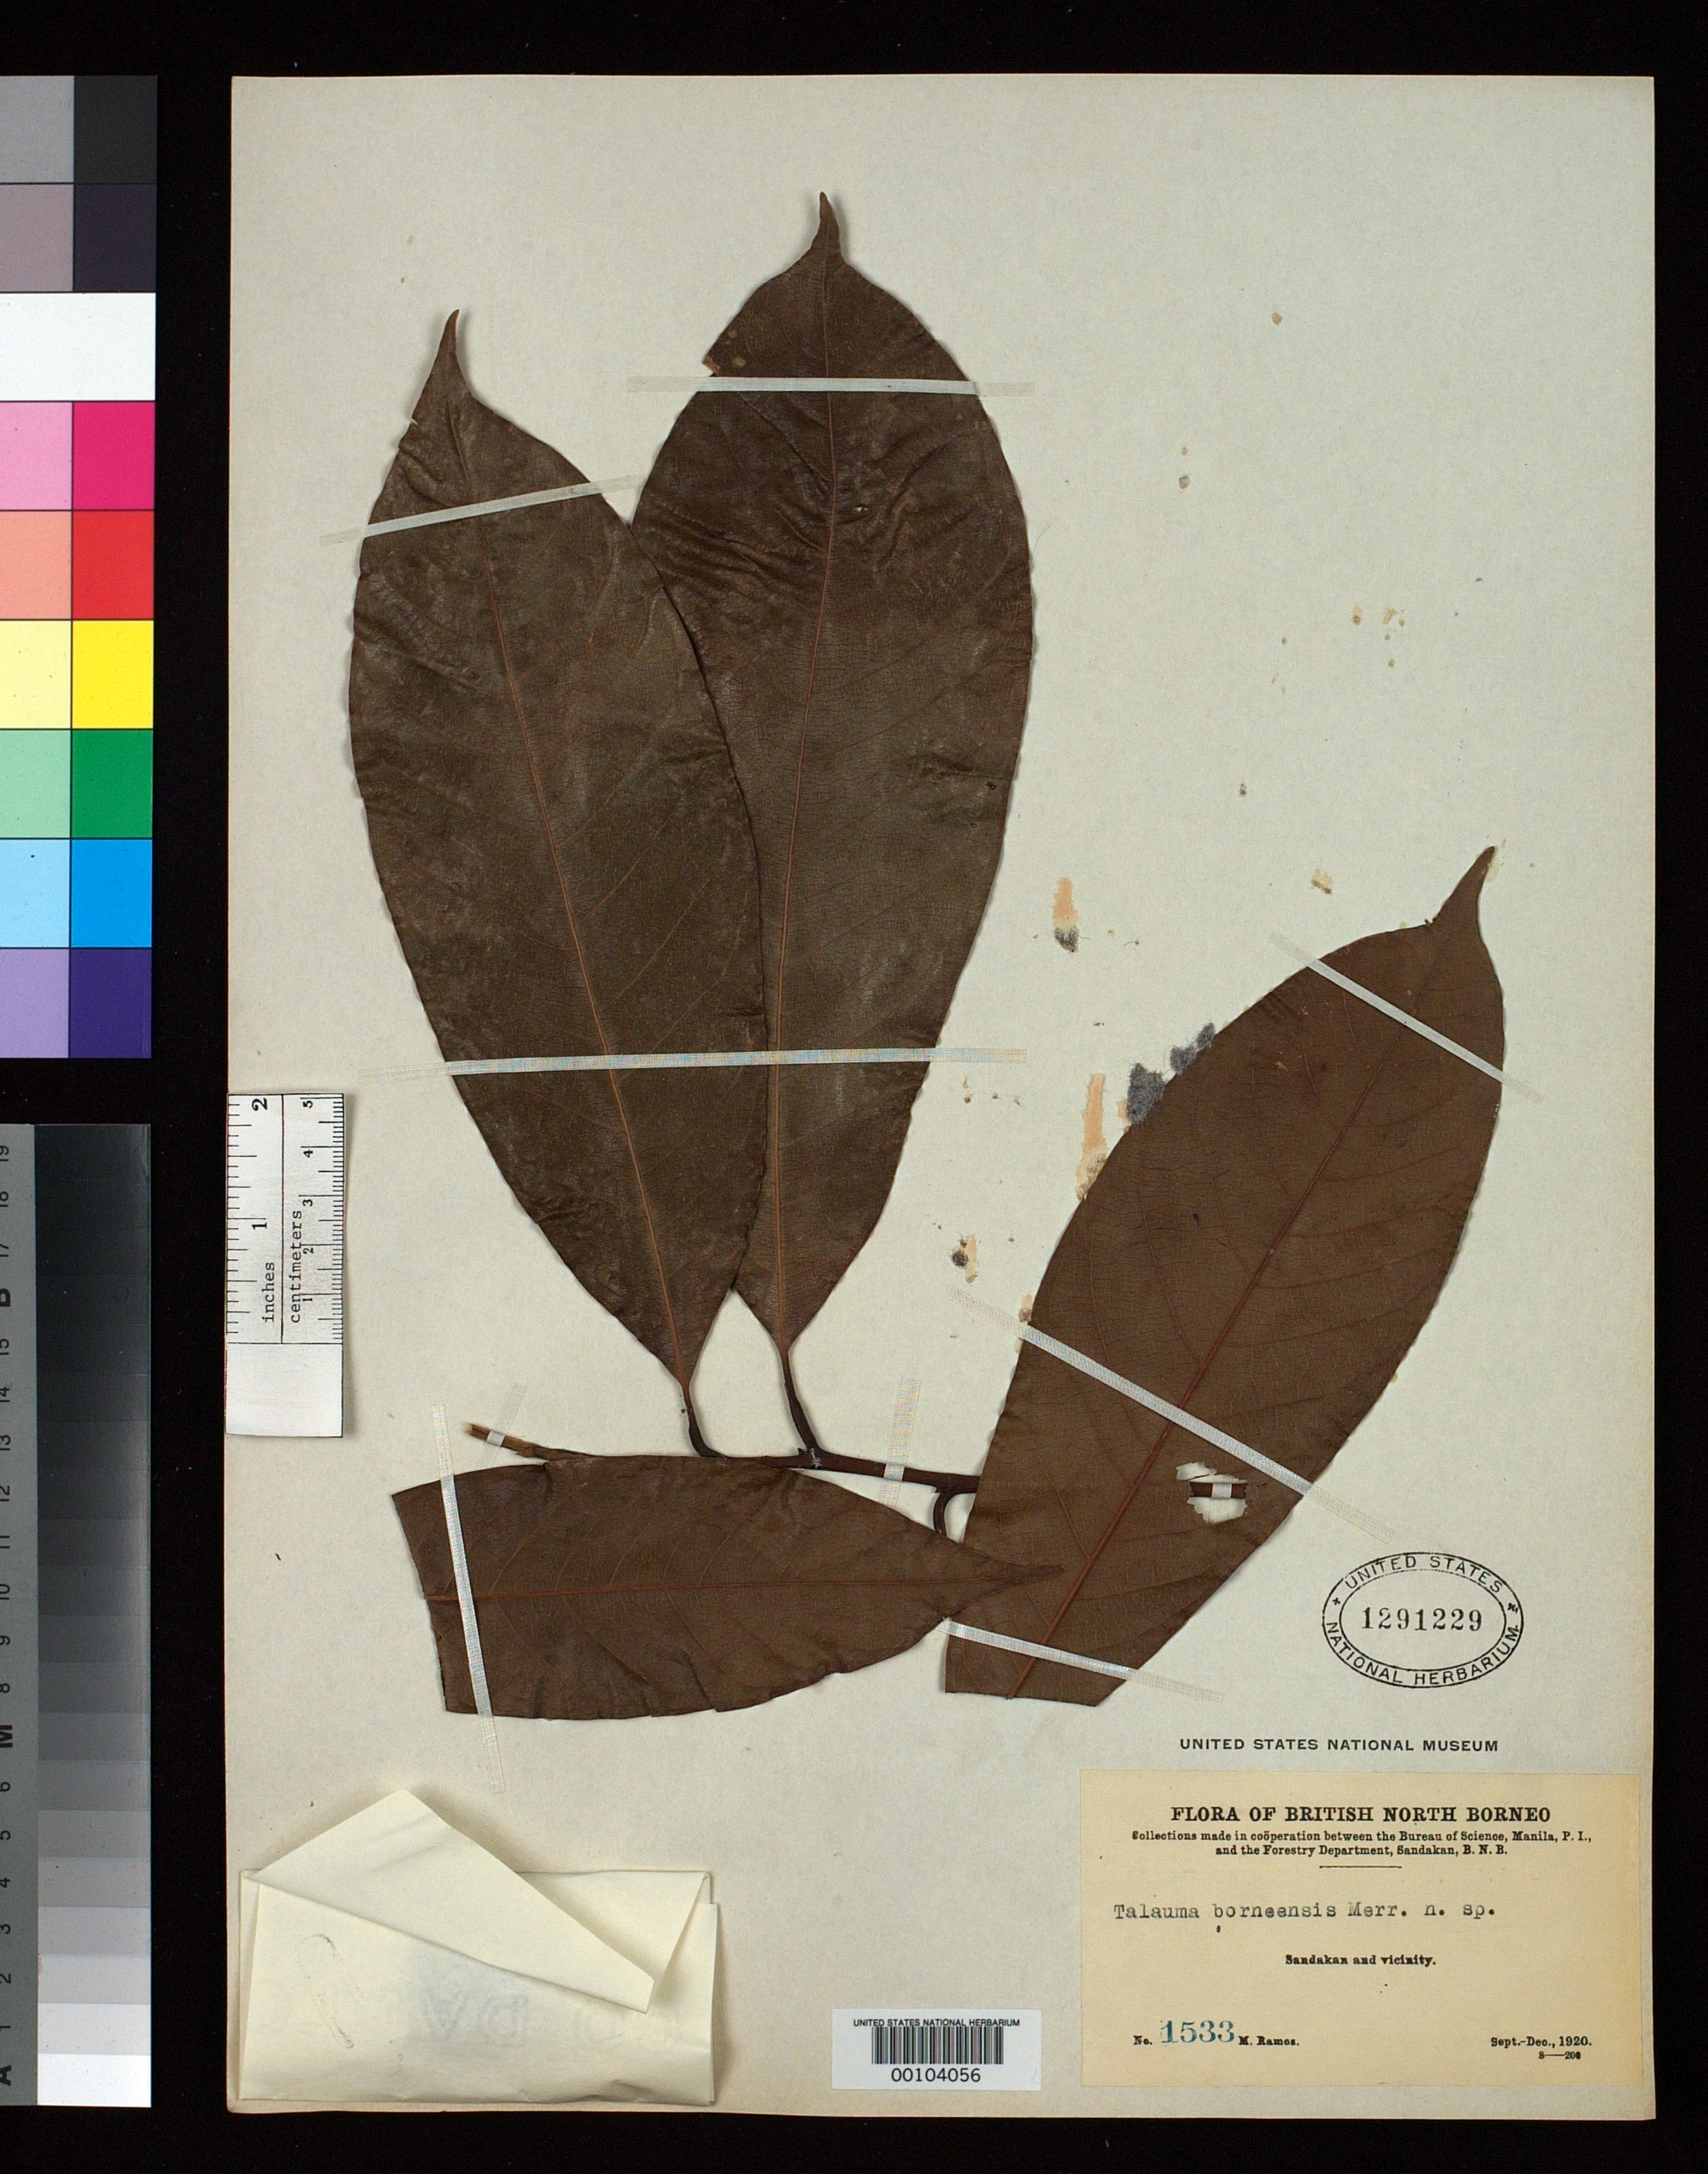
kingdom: Plantae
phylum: Tracheophyta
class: Magnoliopsida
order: Magnoliales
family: Magnoliaceae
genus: Talauma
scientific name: Talauma borneensis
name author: Merr.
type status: Isotype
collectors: M. Ramos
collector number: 1533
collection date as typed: Nov 1920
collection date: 1920-11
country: Malaysia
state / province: Sabah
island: Borneo Island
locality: Sandakan and vicinity, Sibuguey.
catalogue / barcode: US 1291229